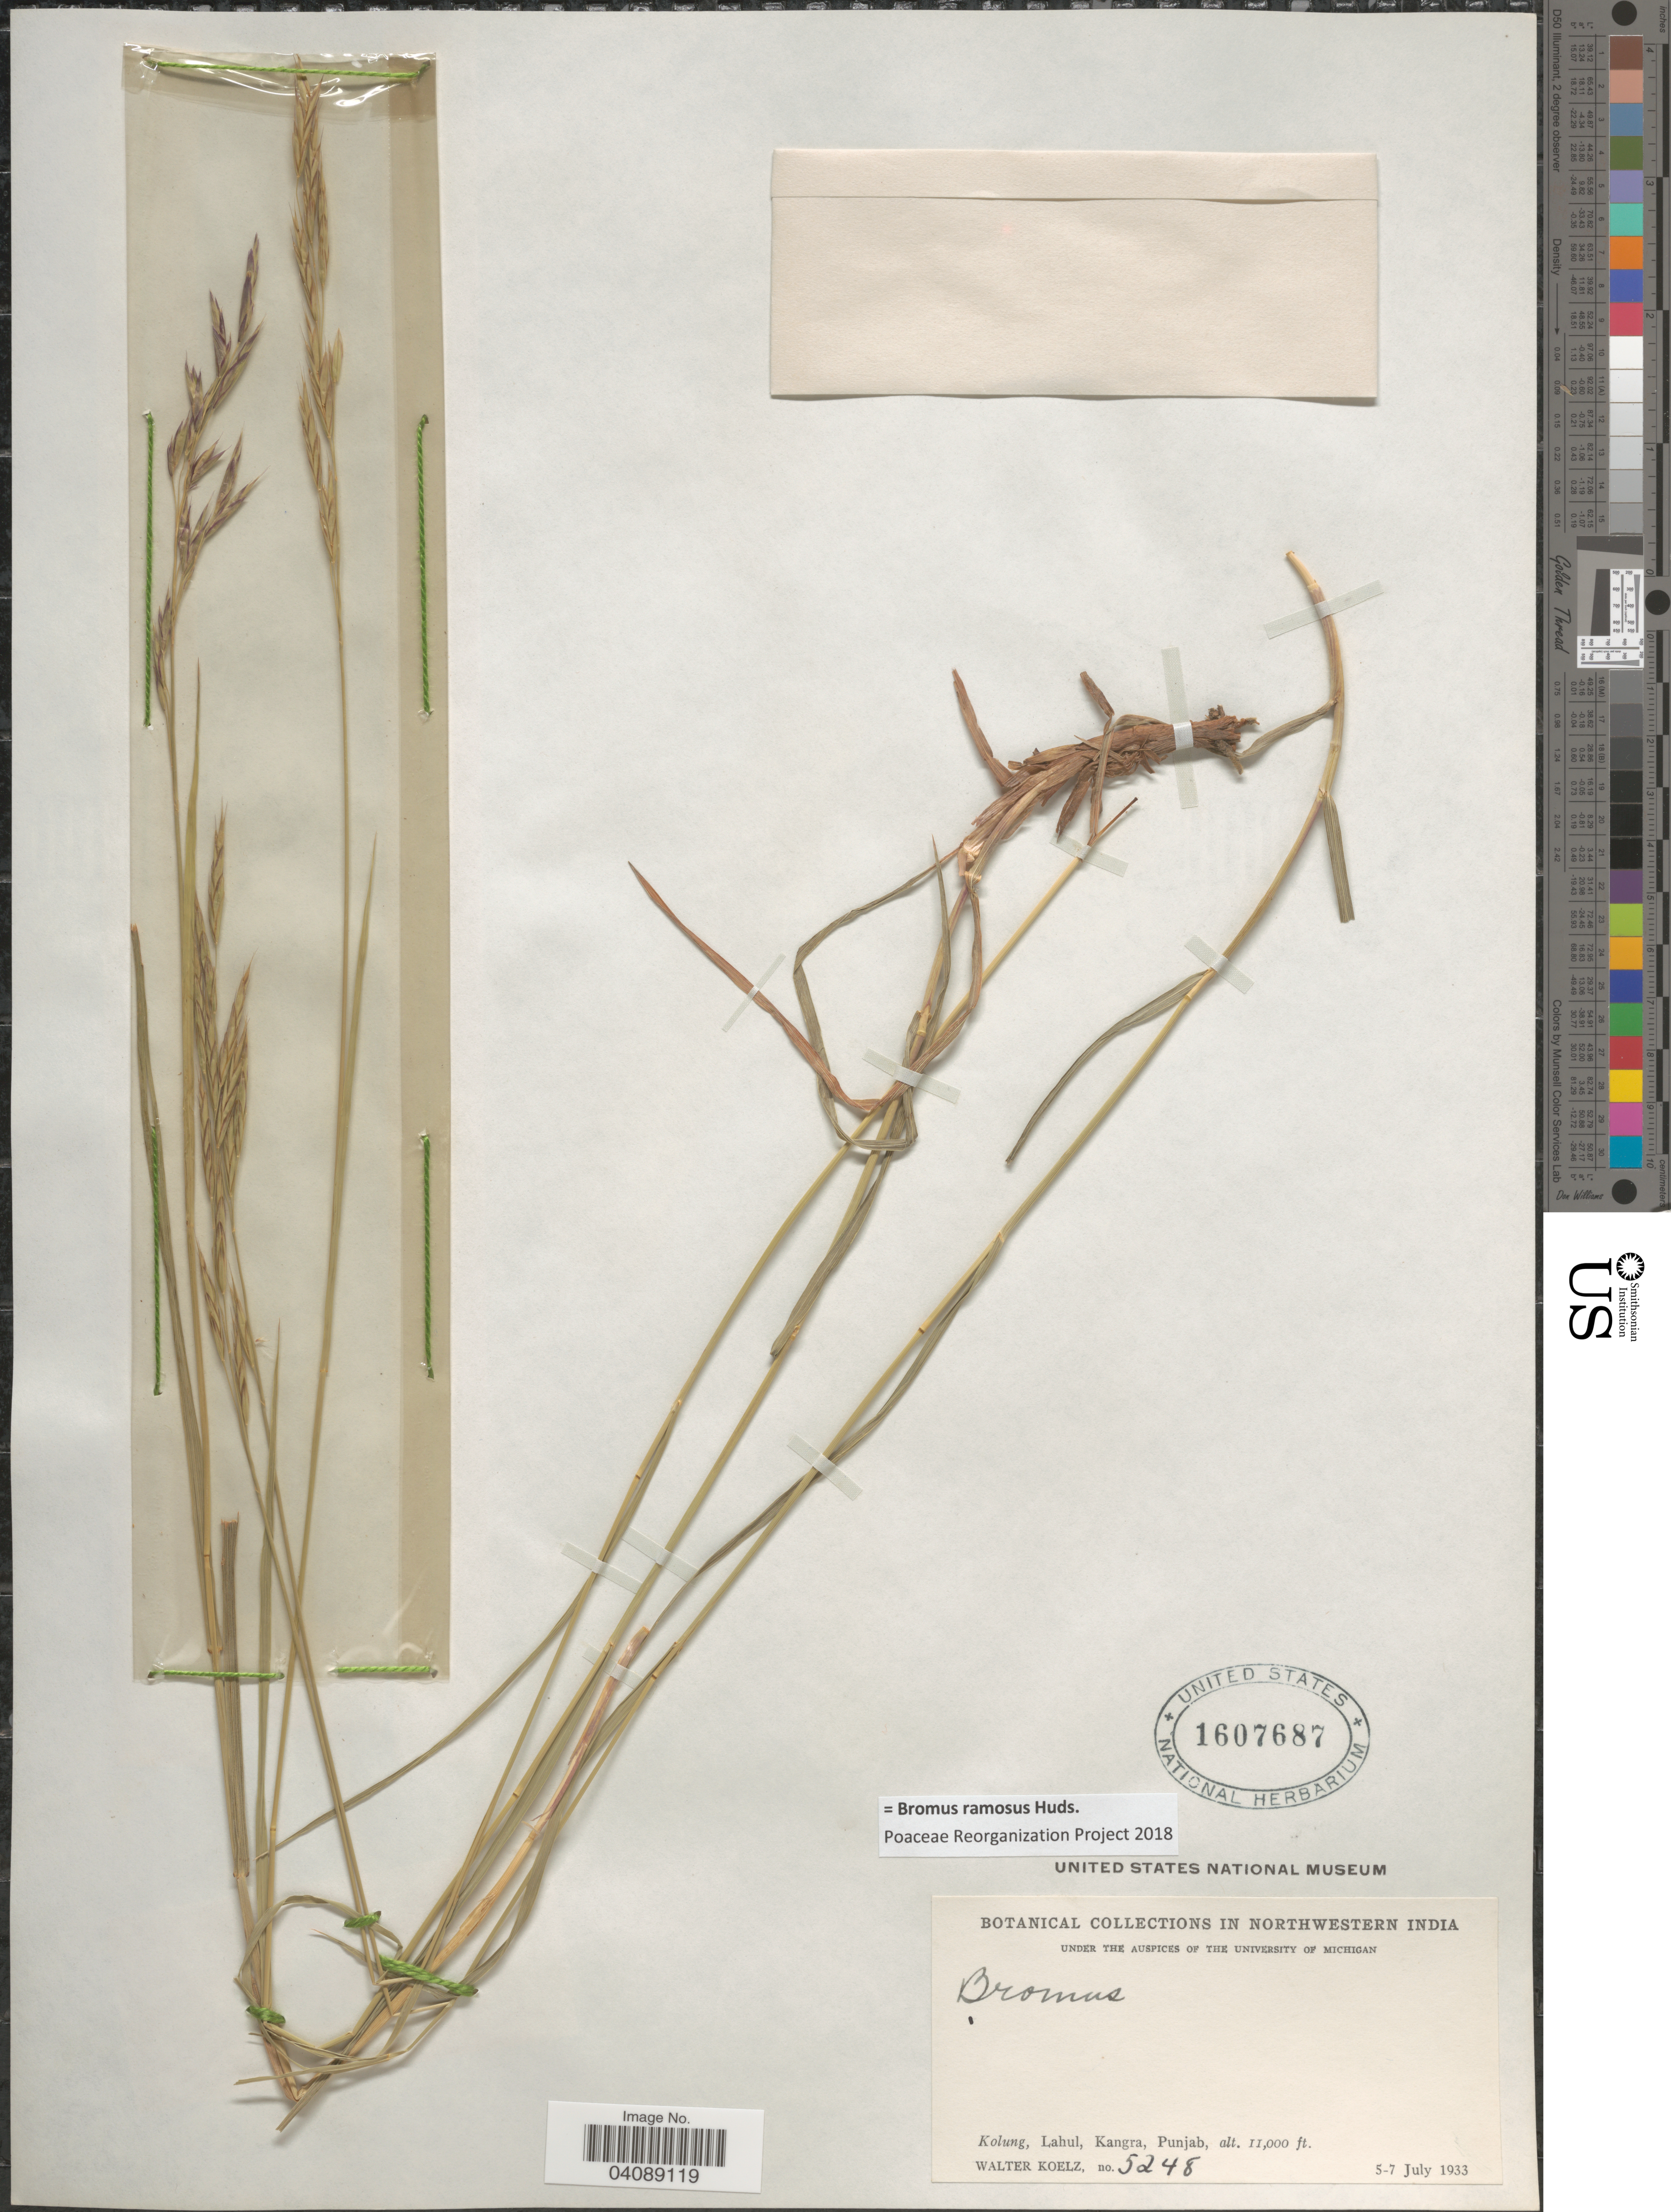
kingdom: Plantae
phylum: Tracheophyta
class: Liliopsida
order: Poales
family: Poaceae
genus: Bromus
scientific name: Bromus ramosus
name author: Huds.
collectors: W. N. Koelz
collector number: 5248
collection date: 1933-07-05/1933-07-07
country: India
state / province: Punjab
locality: In Northwestern India. Kolung, Lahul, Kangra.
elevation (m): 3353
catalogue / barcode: US 1607687